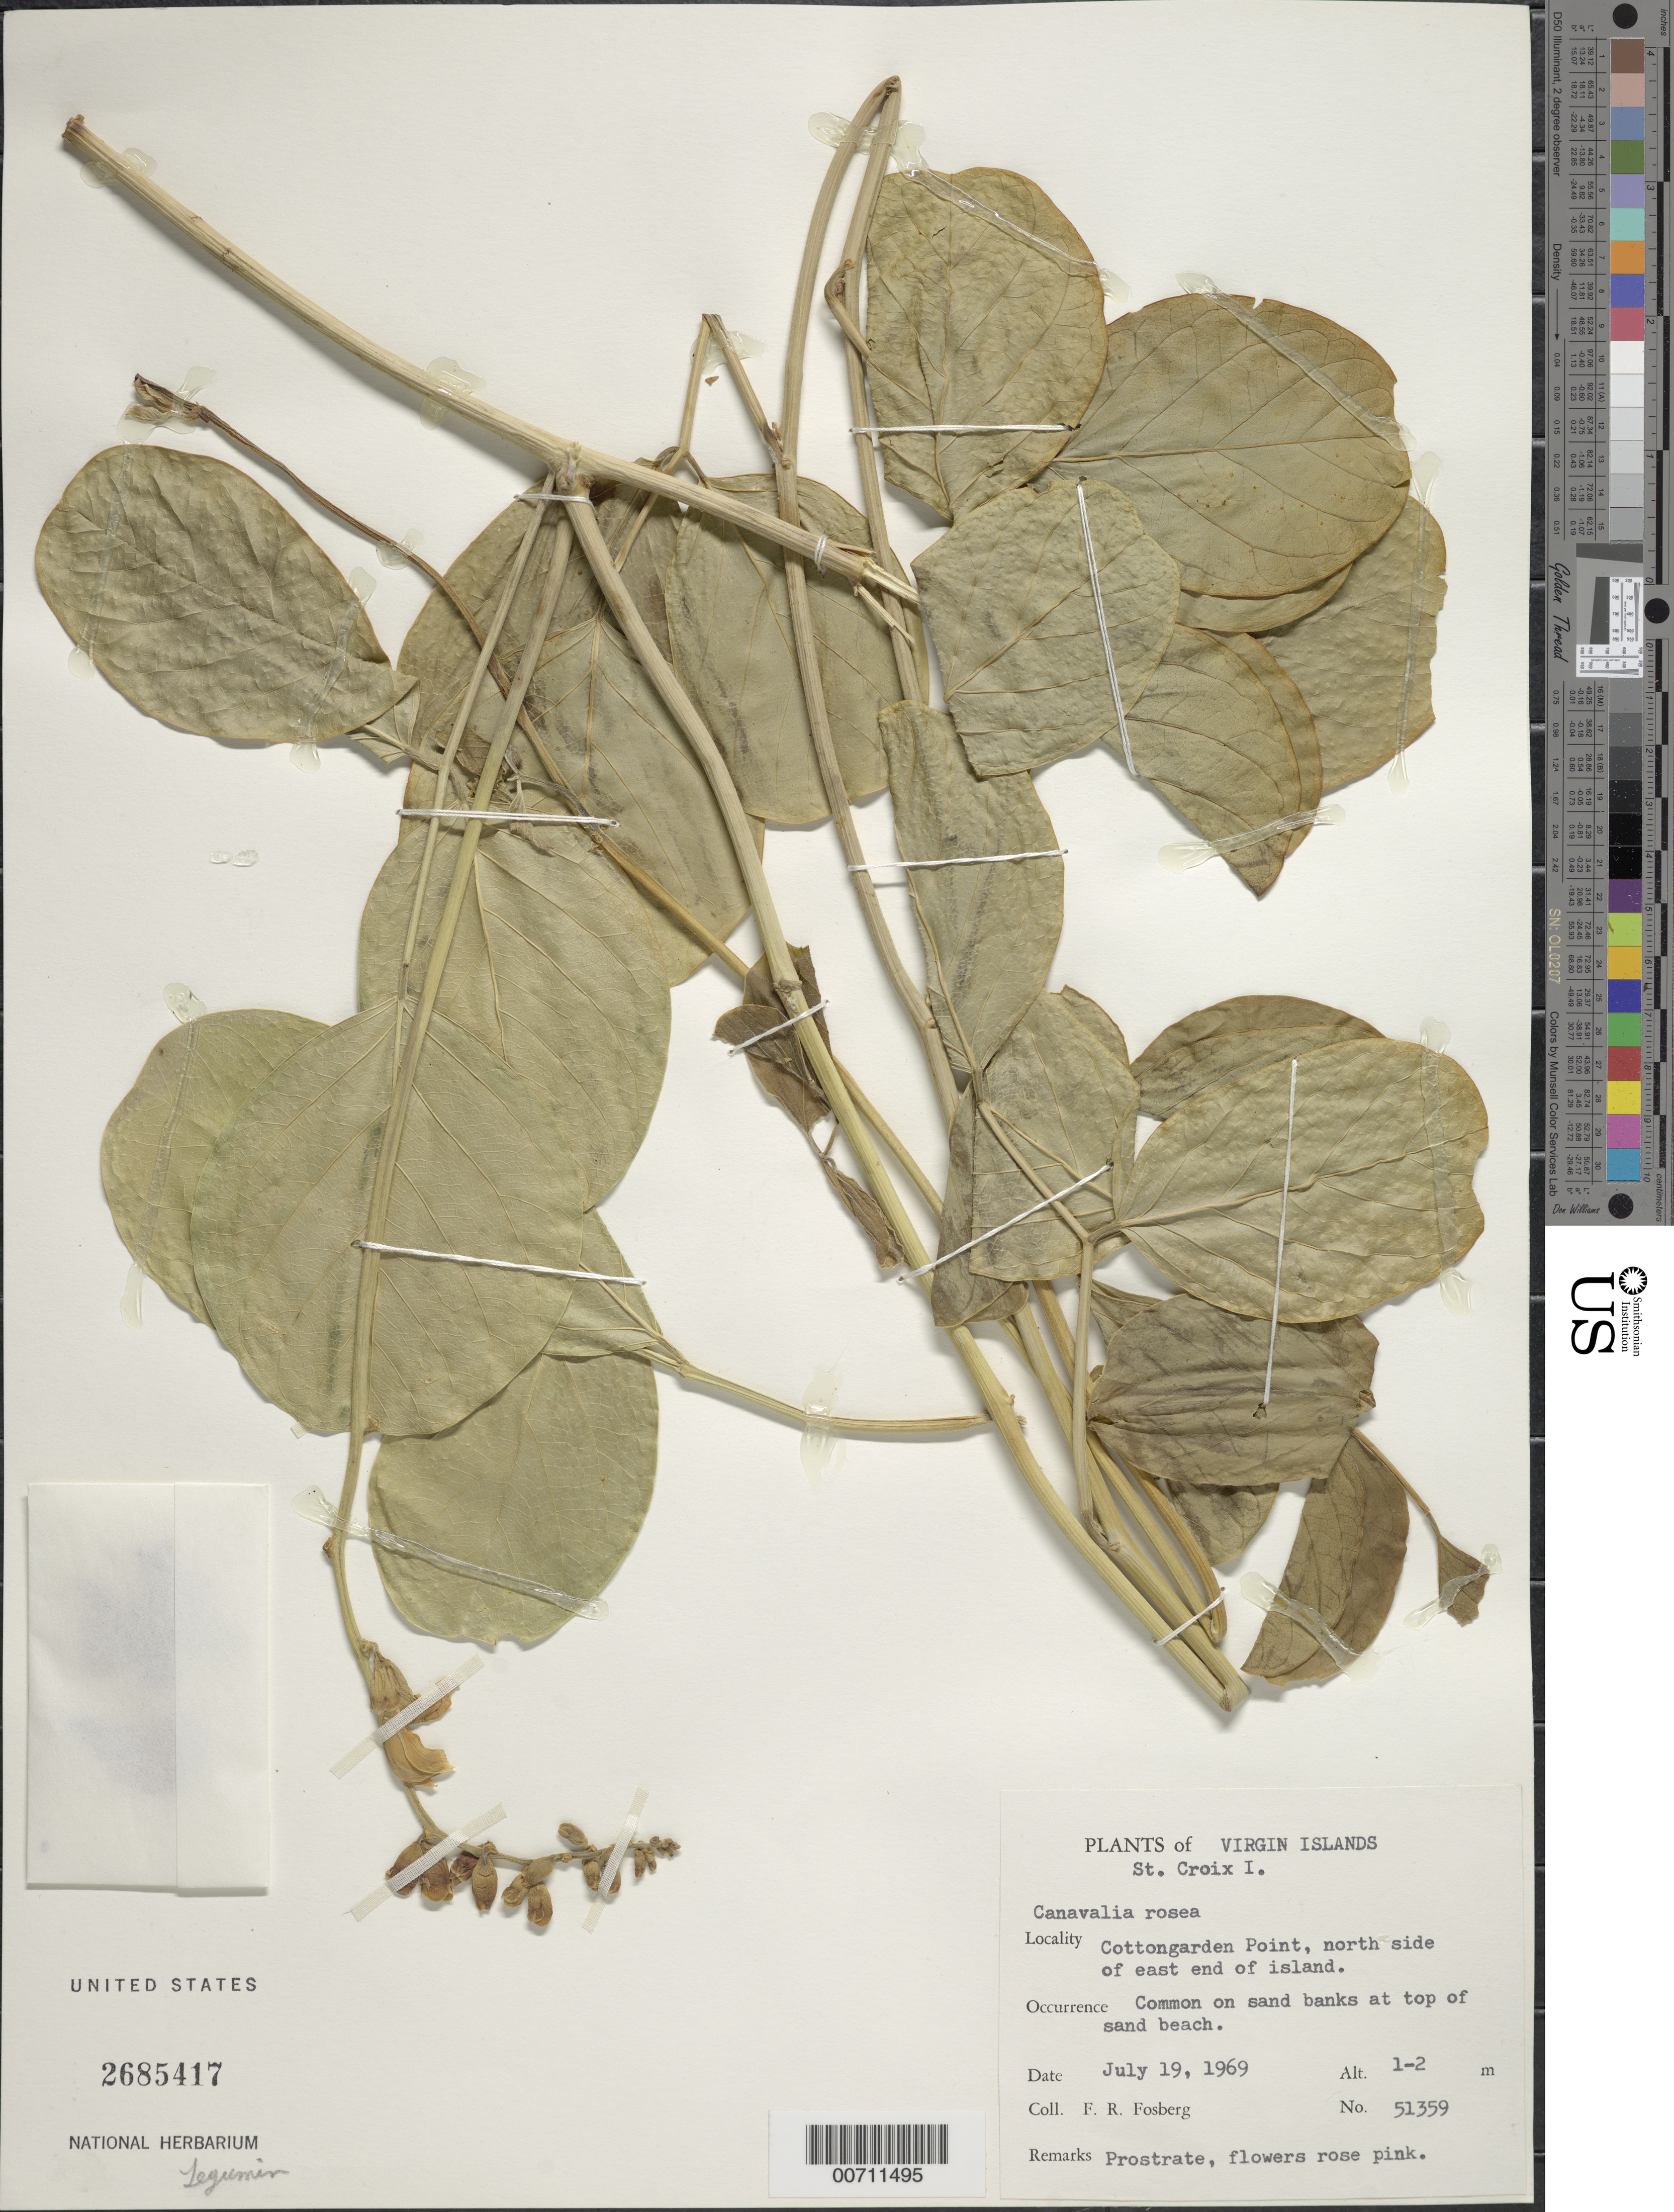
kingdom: Plantae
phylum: Tracheophyta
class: Magnoliopsida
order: Fabales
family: Fabaceae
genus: Canavalia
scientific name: Canavalia rosea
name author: (Sw.) DC.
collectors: F. R. Fosberg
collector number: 51359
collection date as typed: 19 Jul 1969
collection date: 1969-07-19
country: U.S. Virgin Islands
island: St. Croix Island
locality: Cottongarden Point, N side of east end of island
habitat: On sand banks at top of sand beach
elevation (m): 1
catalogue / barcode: US 2685417